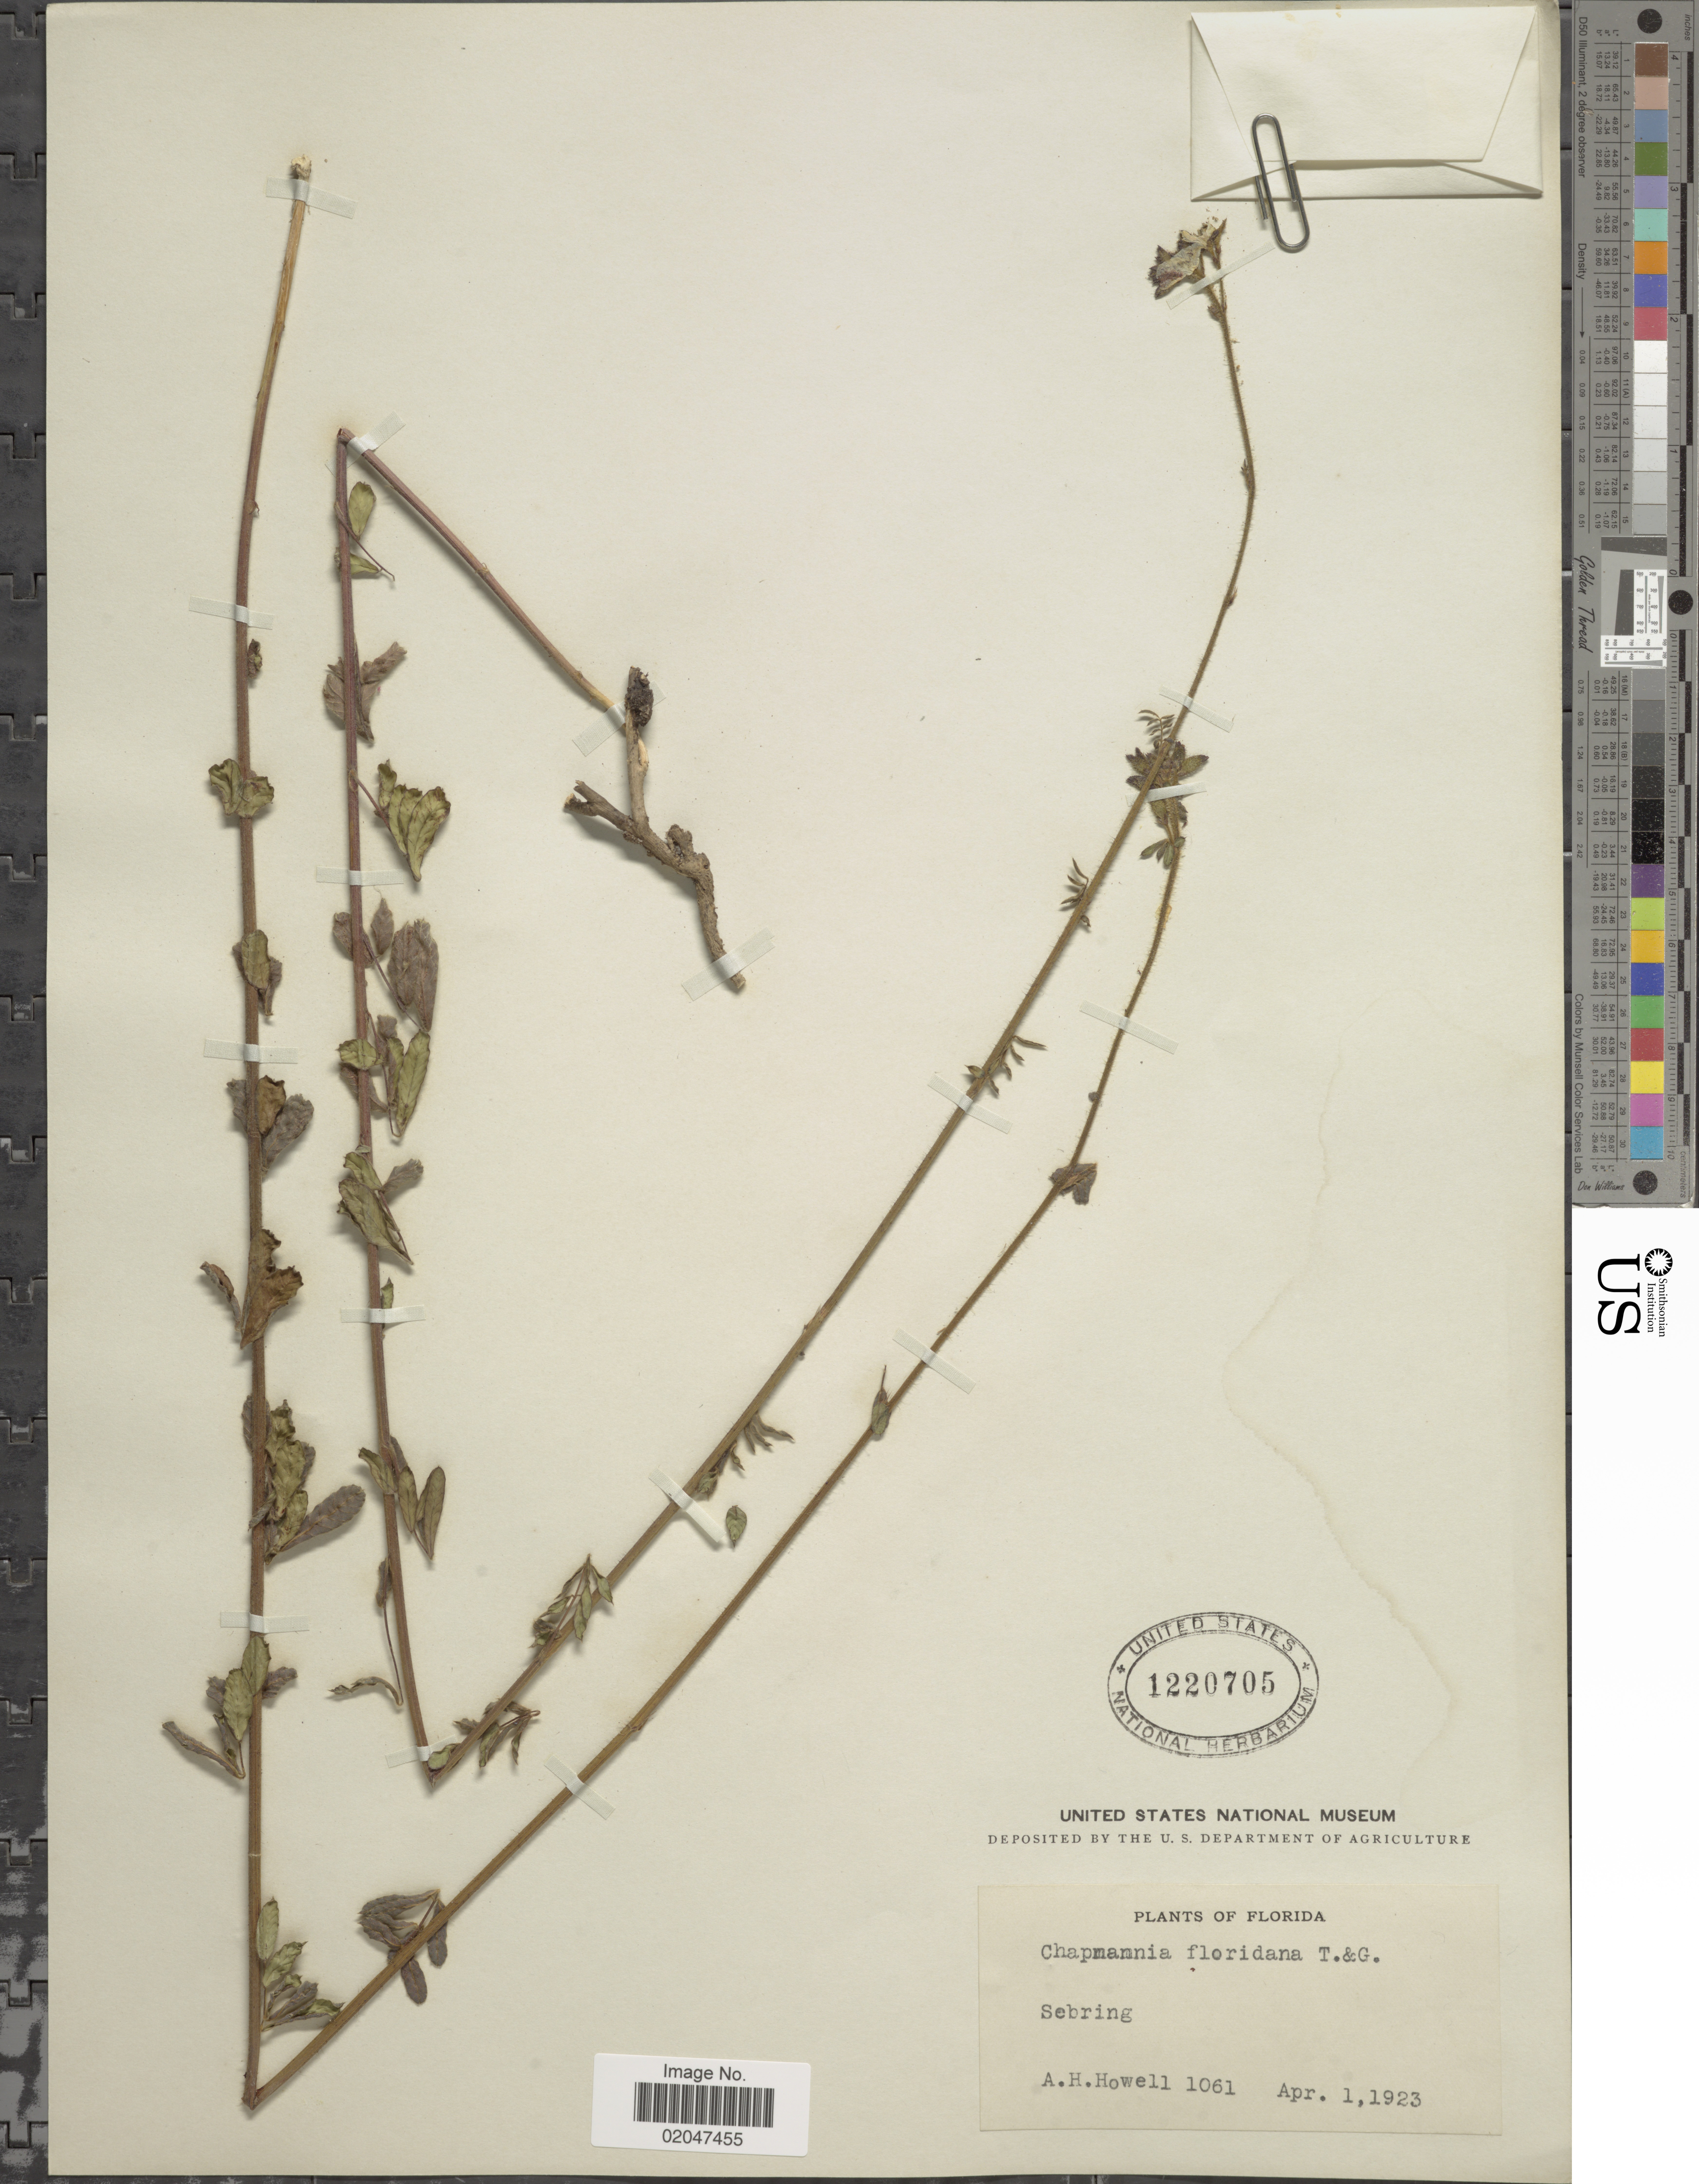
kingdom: Plantae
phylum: Tracheophyta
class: Magnoliopsida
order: Fabales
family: Fabaceae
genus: Chapmannia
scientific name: Chapmannia floridana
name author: Torr. & A. Gray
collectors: A. Howell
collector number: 1061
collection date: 1923-04-01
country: United States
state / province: Florida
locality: Sebring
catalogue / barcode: US 1220705